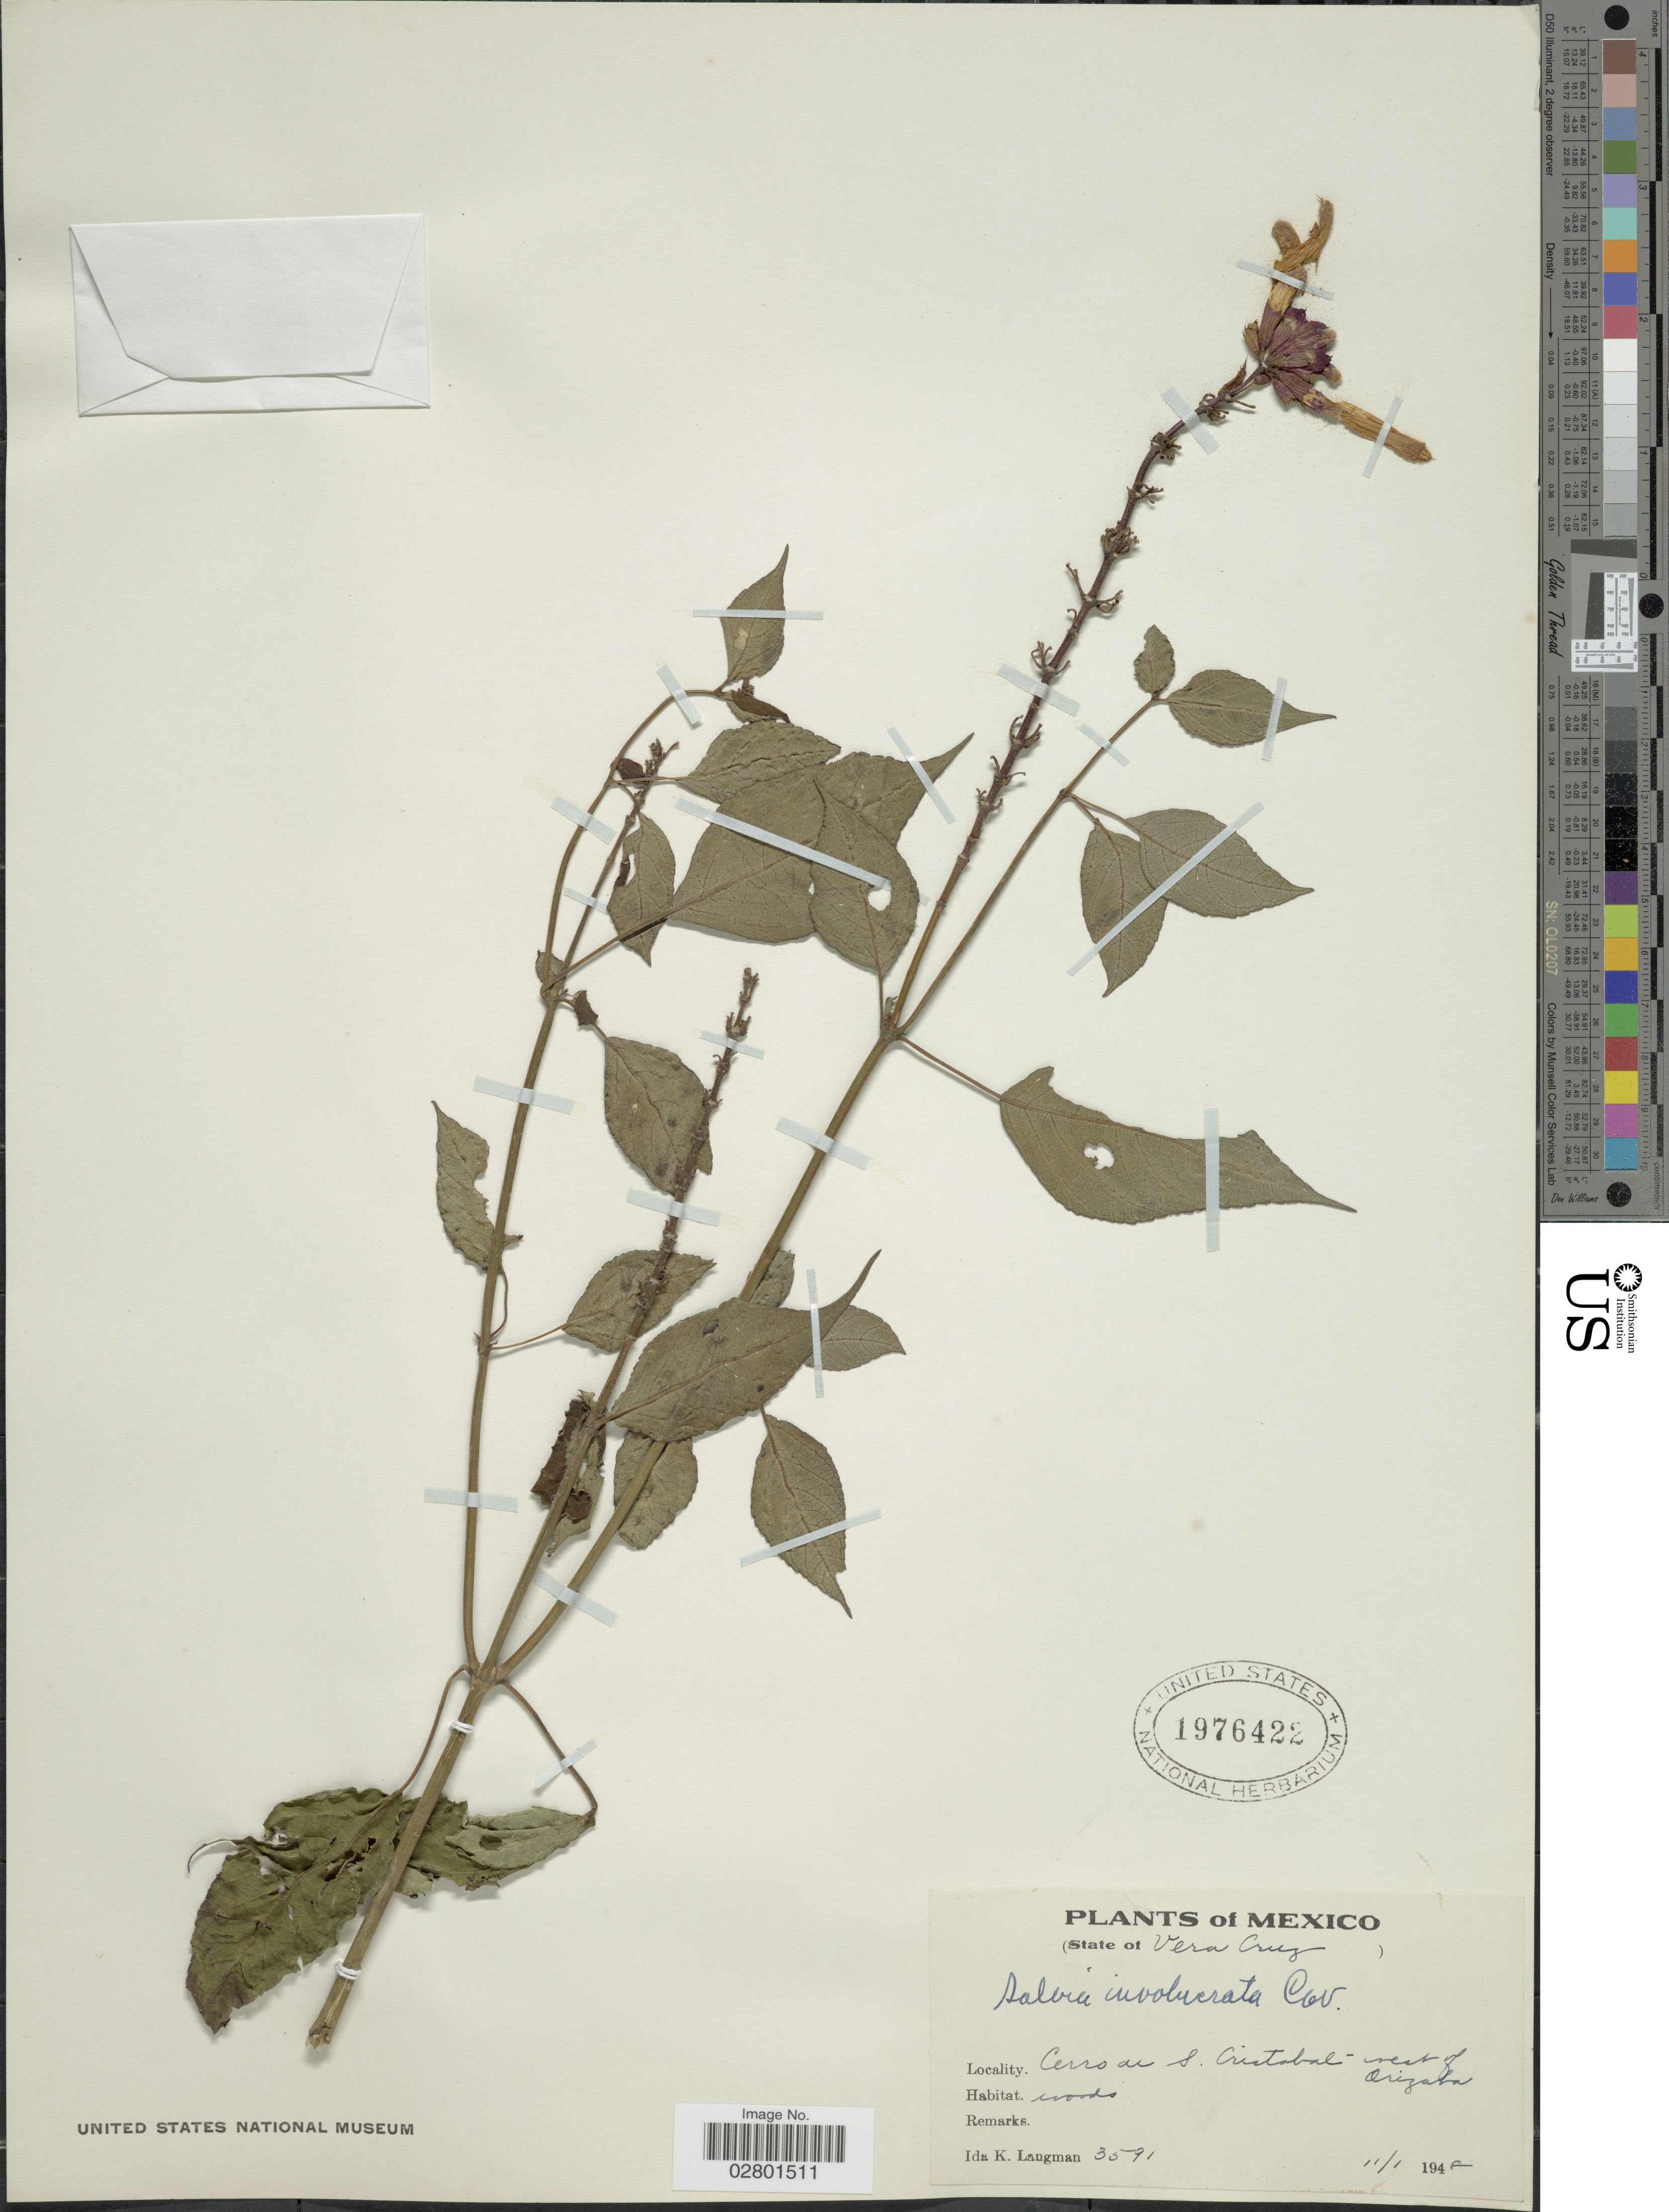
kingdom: Plantae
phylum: Tracheophyta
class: Magnoliopsida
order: Lamiales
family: Lamiaceae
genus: Salvia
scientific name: Salvia involucrata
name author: Cav.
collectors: I. K. Langman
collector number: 3591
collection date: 1948-01-11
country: Mexico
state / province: Veracruz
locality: State of Vera Cruz, Cerro au S. Cristobal - west of Orizaba.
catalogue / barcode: US 1976422